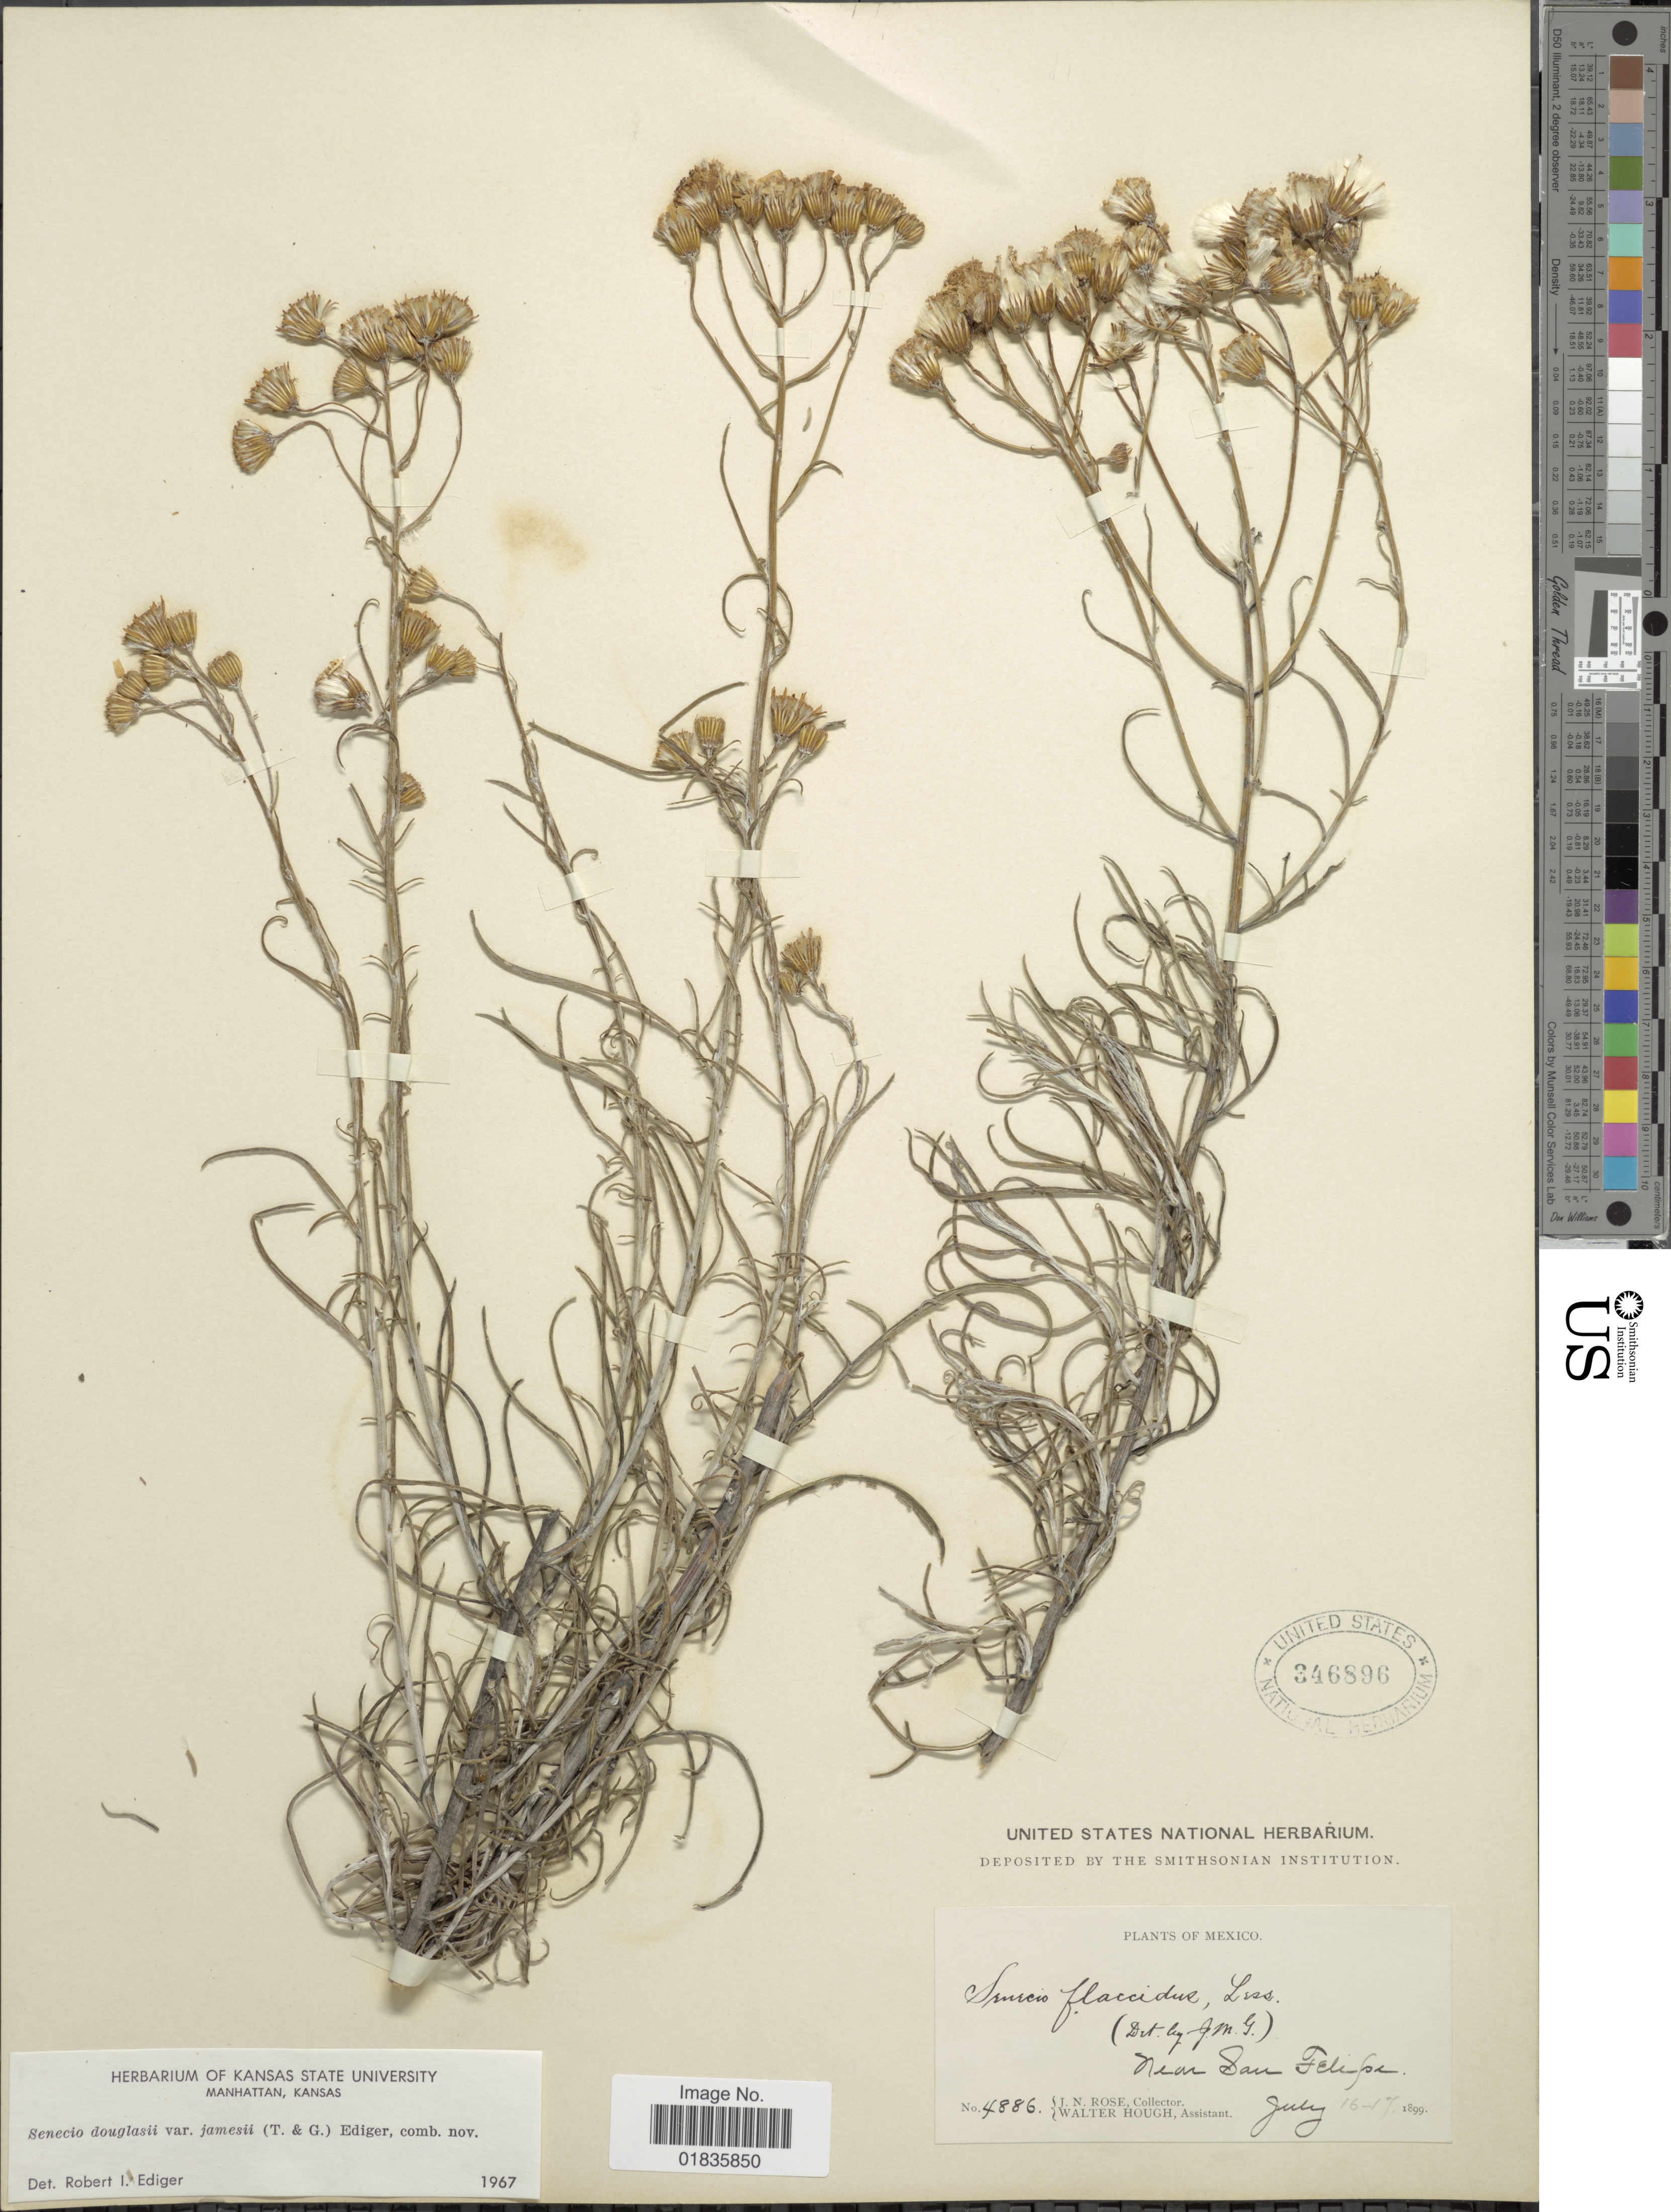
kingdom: Plantae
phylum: Tracheophyta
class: Magnoliopsida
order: Asterales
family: Asteraceae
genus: Senecio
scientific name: Senecio flaccidus var. flaccidus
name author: Less.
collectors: J. N. Rose & W. Hough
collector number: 4886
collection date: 1899-07-16/1899-07-17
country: Mexico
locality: Near San Felipe.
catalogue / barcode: US 346896